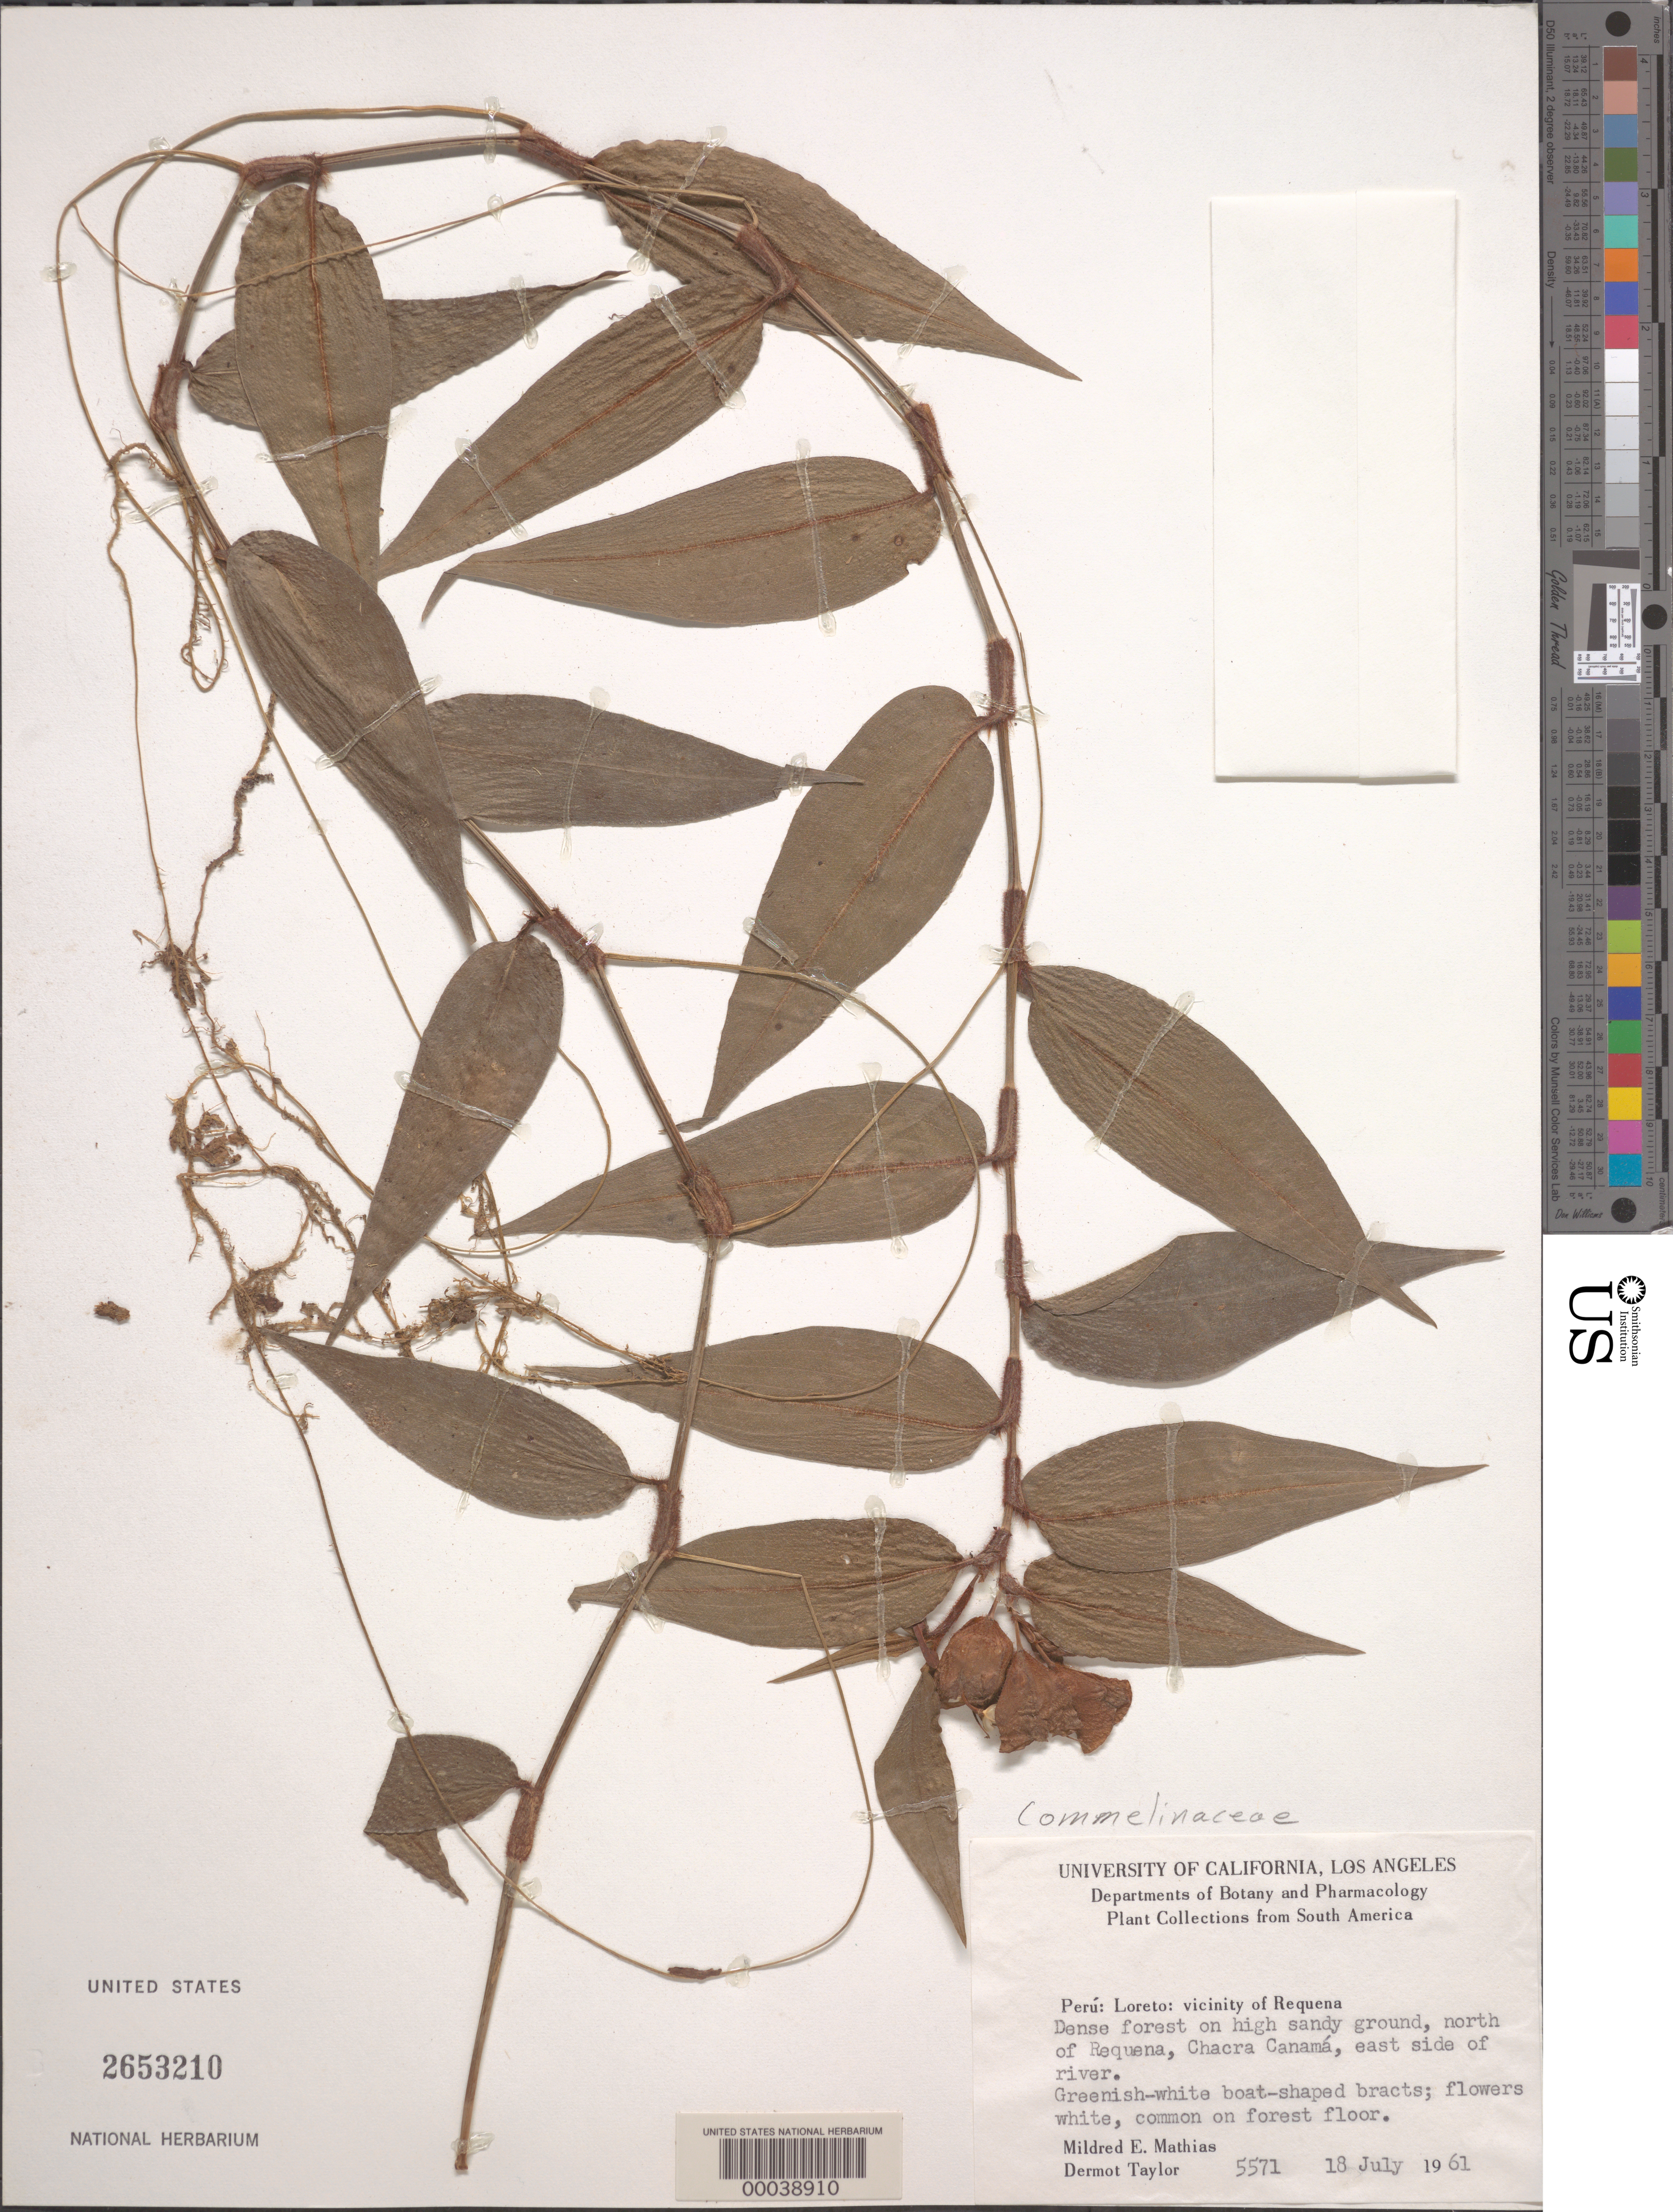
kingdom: Plantae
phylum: Tracheophyta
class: Liliopsida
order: Commelinales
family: Commelinaceae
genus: Commelina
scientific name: Commelina rufipes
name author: Seub.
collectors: M. E. Mathias & D. Taylor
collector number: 5571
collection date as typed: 18 Jul 1961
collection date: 1961-07-18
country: Peru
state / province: Loreto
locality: Vicinity of requena; n of requena, chacra canama, e side of river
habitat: Dense forest on high sandy ground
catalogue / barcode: US 2653210